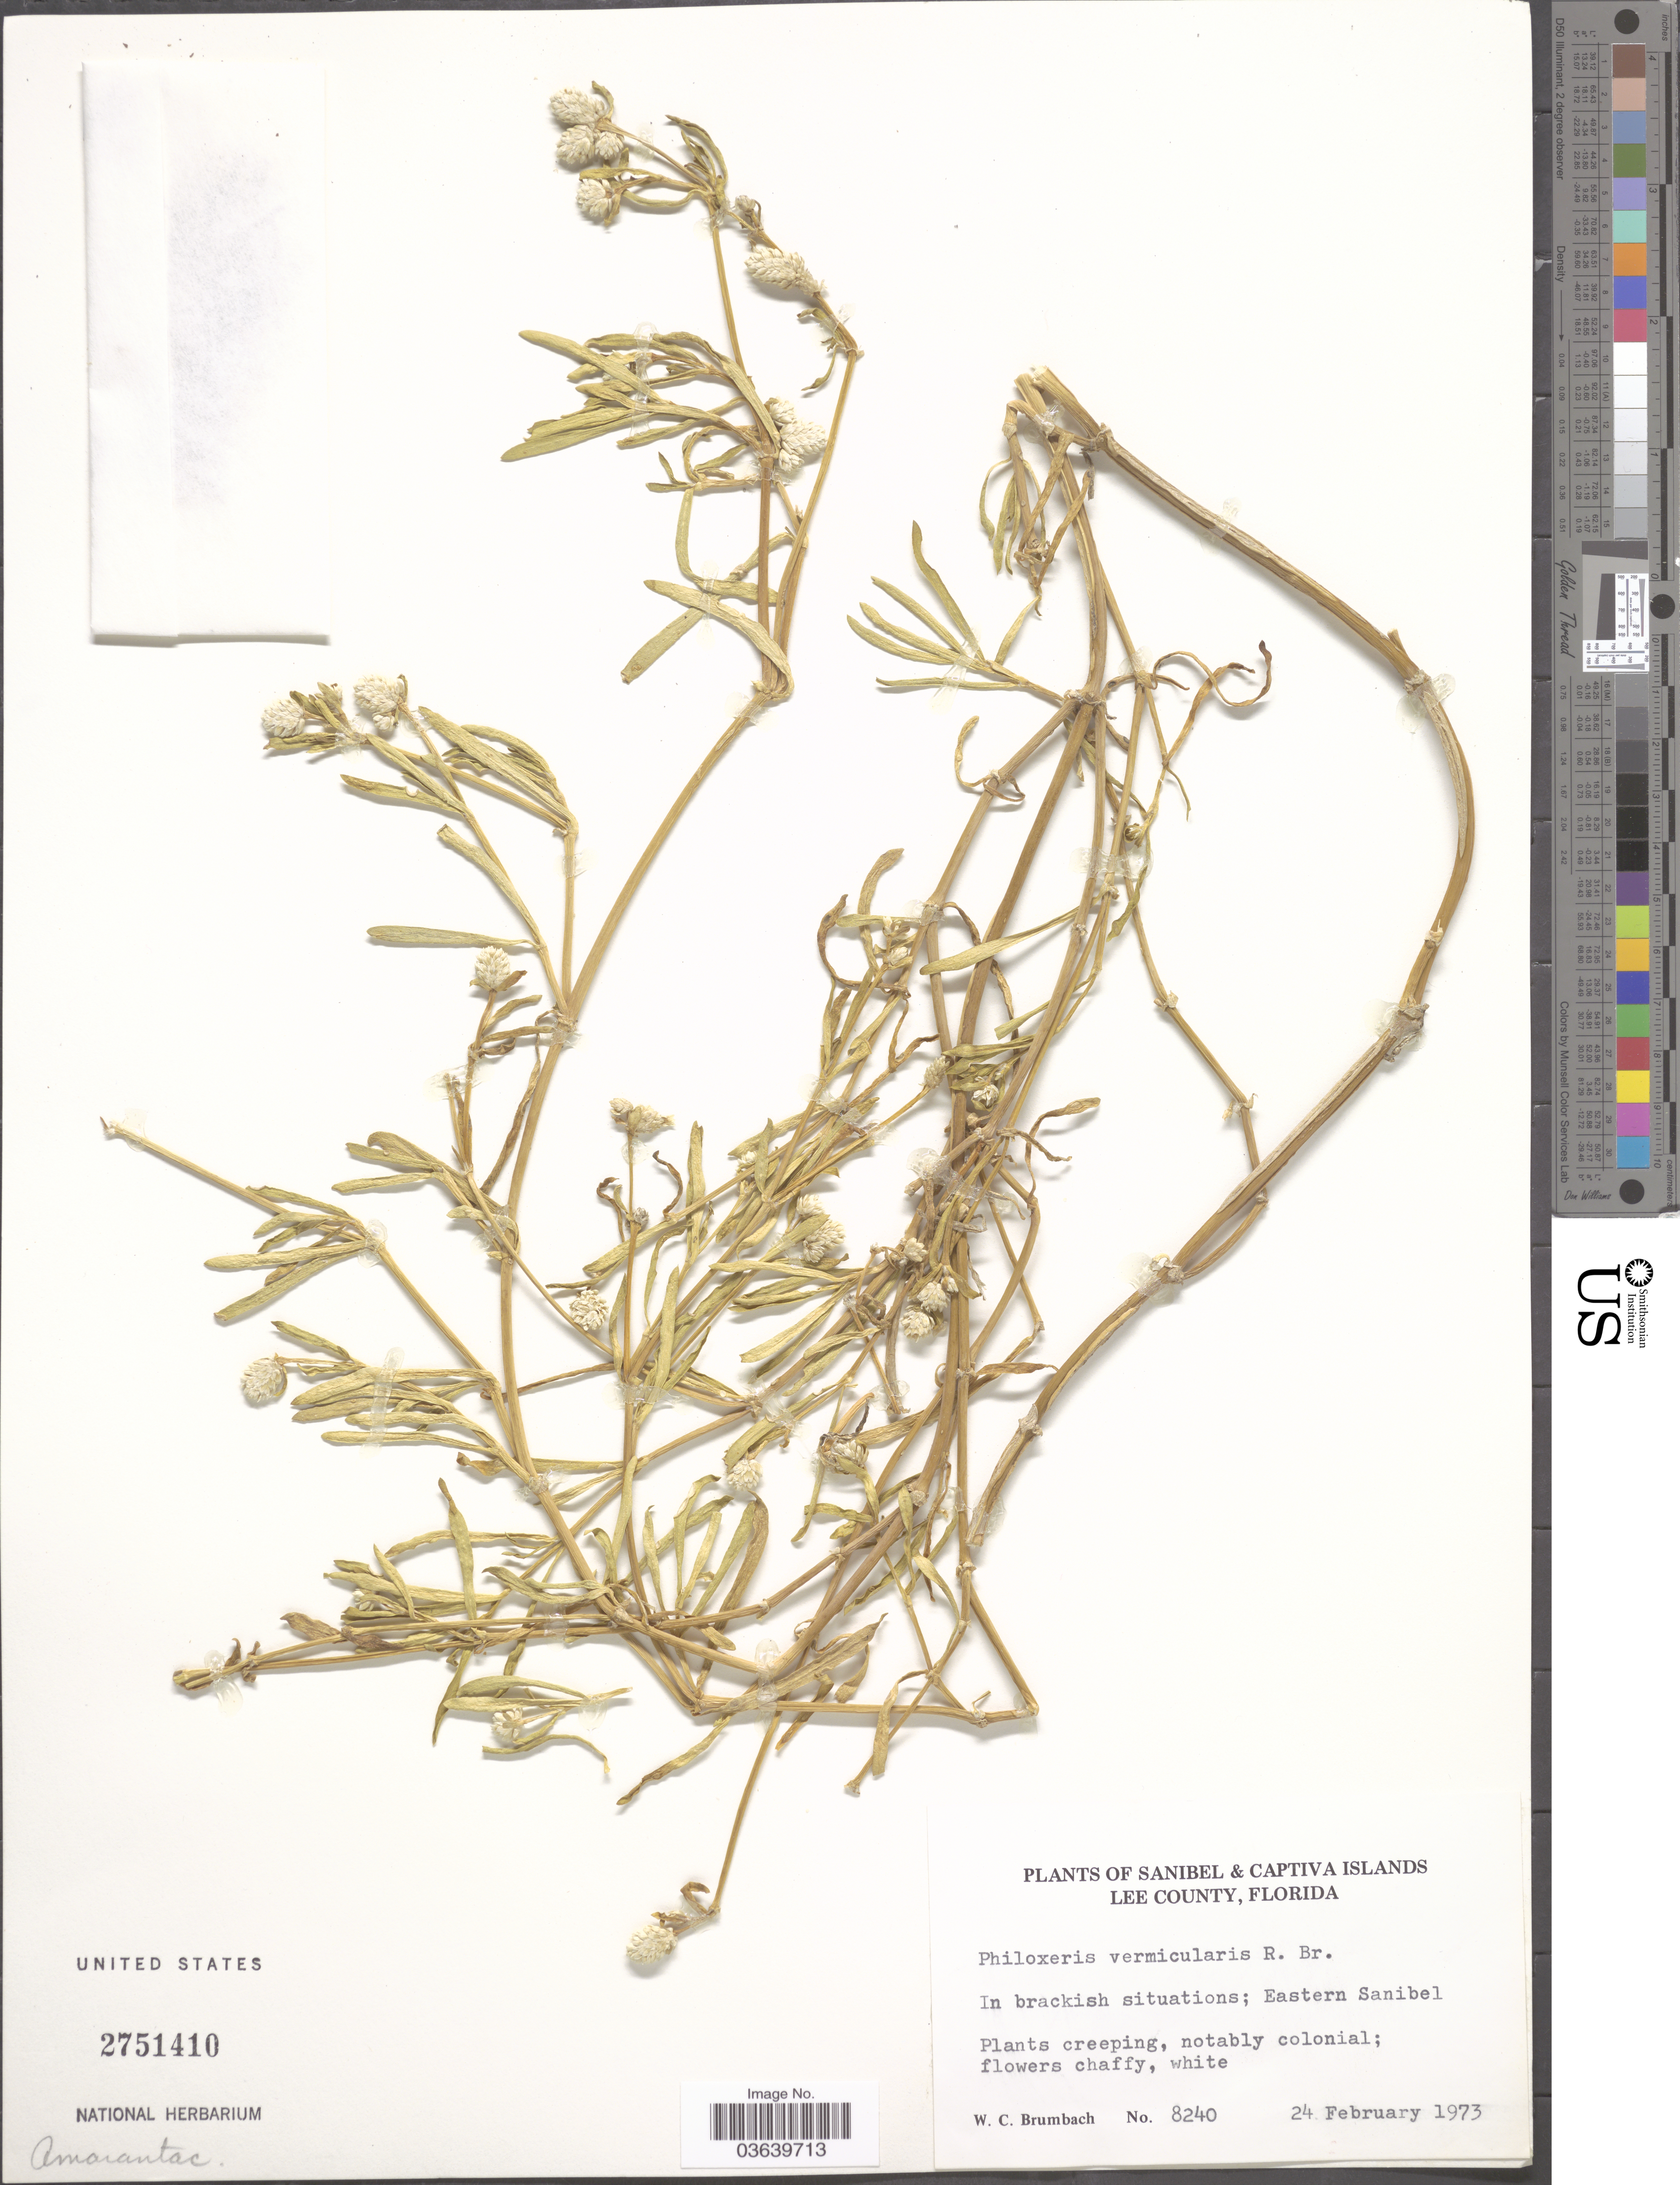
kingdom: Plantae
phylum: Tracheophyta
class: Magnoliopsida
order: Caryophyllales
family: Amaranthaceae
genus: Gomphrena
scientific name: Gomphrena vermicularis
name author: L.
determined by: Strong, Mark T., (BOT), Smithsonian Institution - National Museum of Natural History (UNITED STATES)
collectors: W. C. Brumbach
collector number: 8240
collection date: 1973-02-24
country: United States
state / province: Florida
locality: Sanibel Island. Lee County, In brackish situations; Eastern Sanibel.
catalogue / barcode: US 2751410